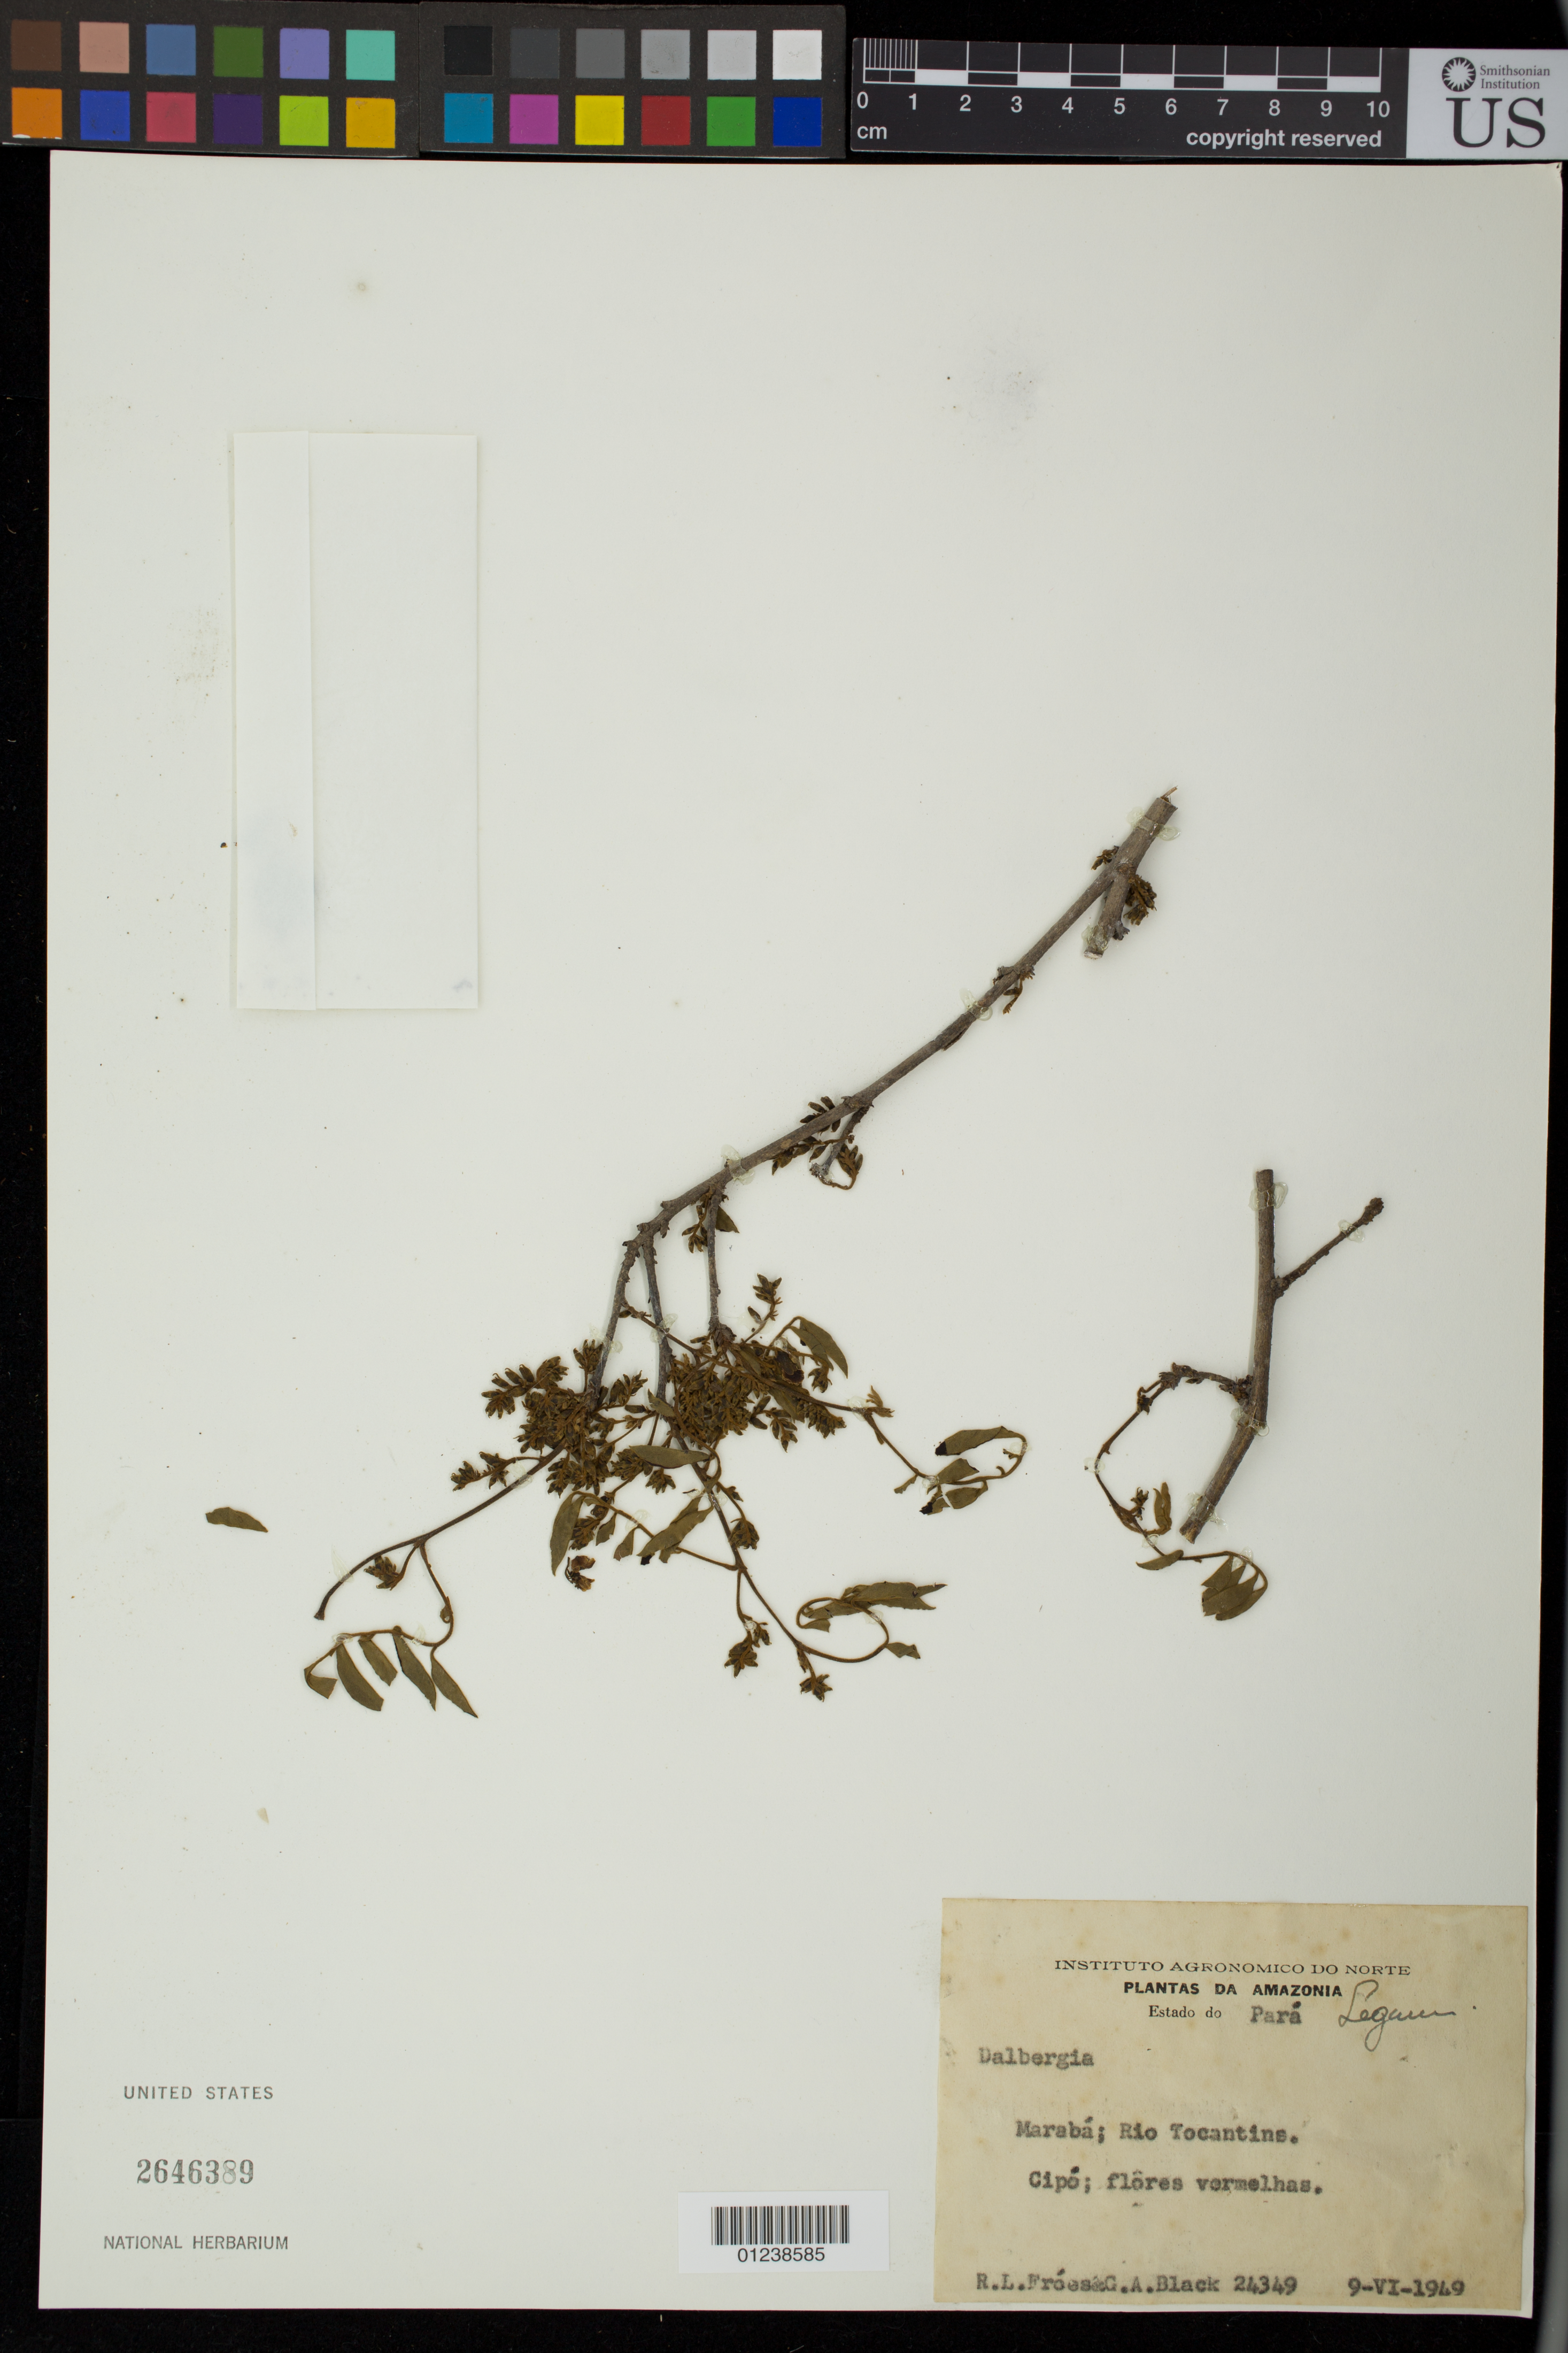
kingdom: Plantae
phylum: Tracheophyta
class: Magnoliopsida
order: Fabales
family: Fabaceae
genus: Dalbergia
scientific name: Dalbergia sp.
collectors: G. A. Black & R. Froese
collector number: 24349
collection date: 1949-06-09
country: Brazil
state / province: Para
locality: Maraba; Rio Tocantins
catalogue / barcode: US 2646389